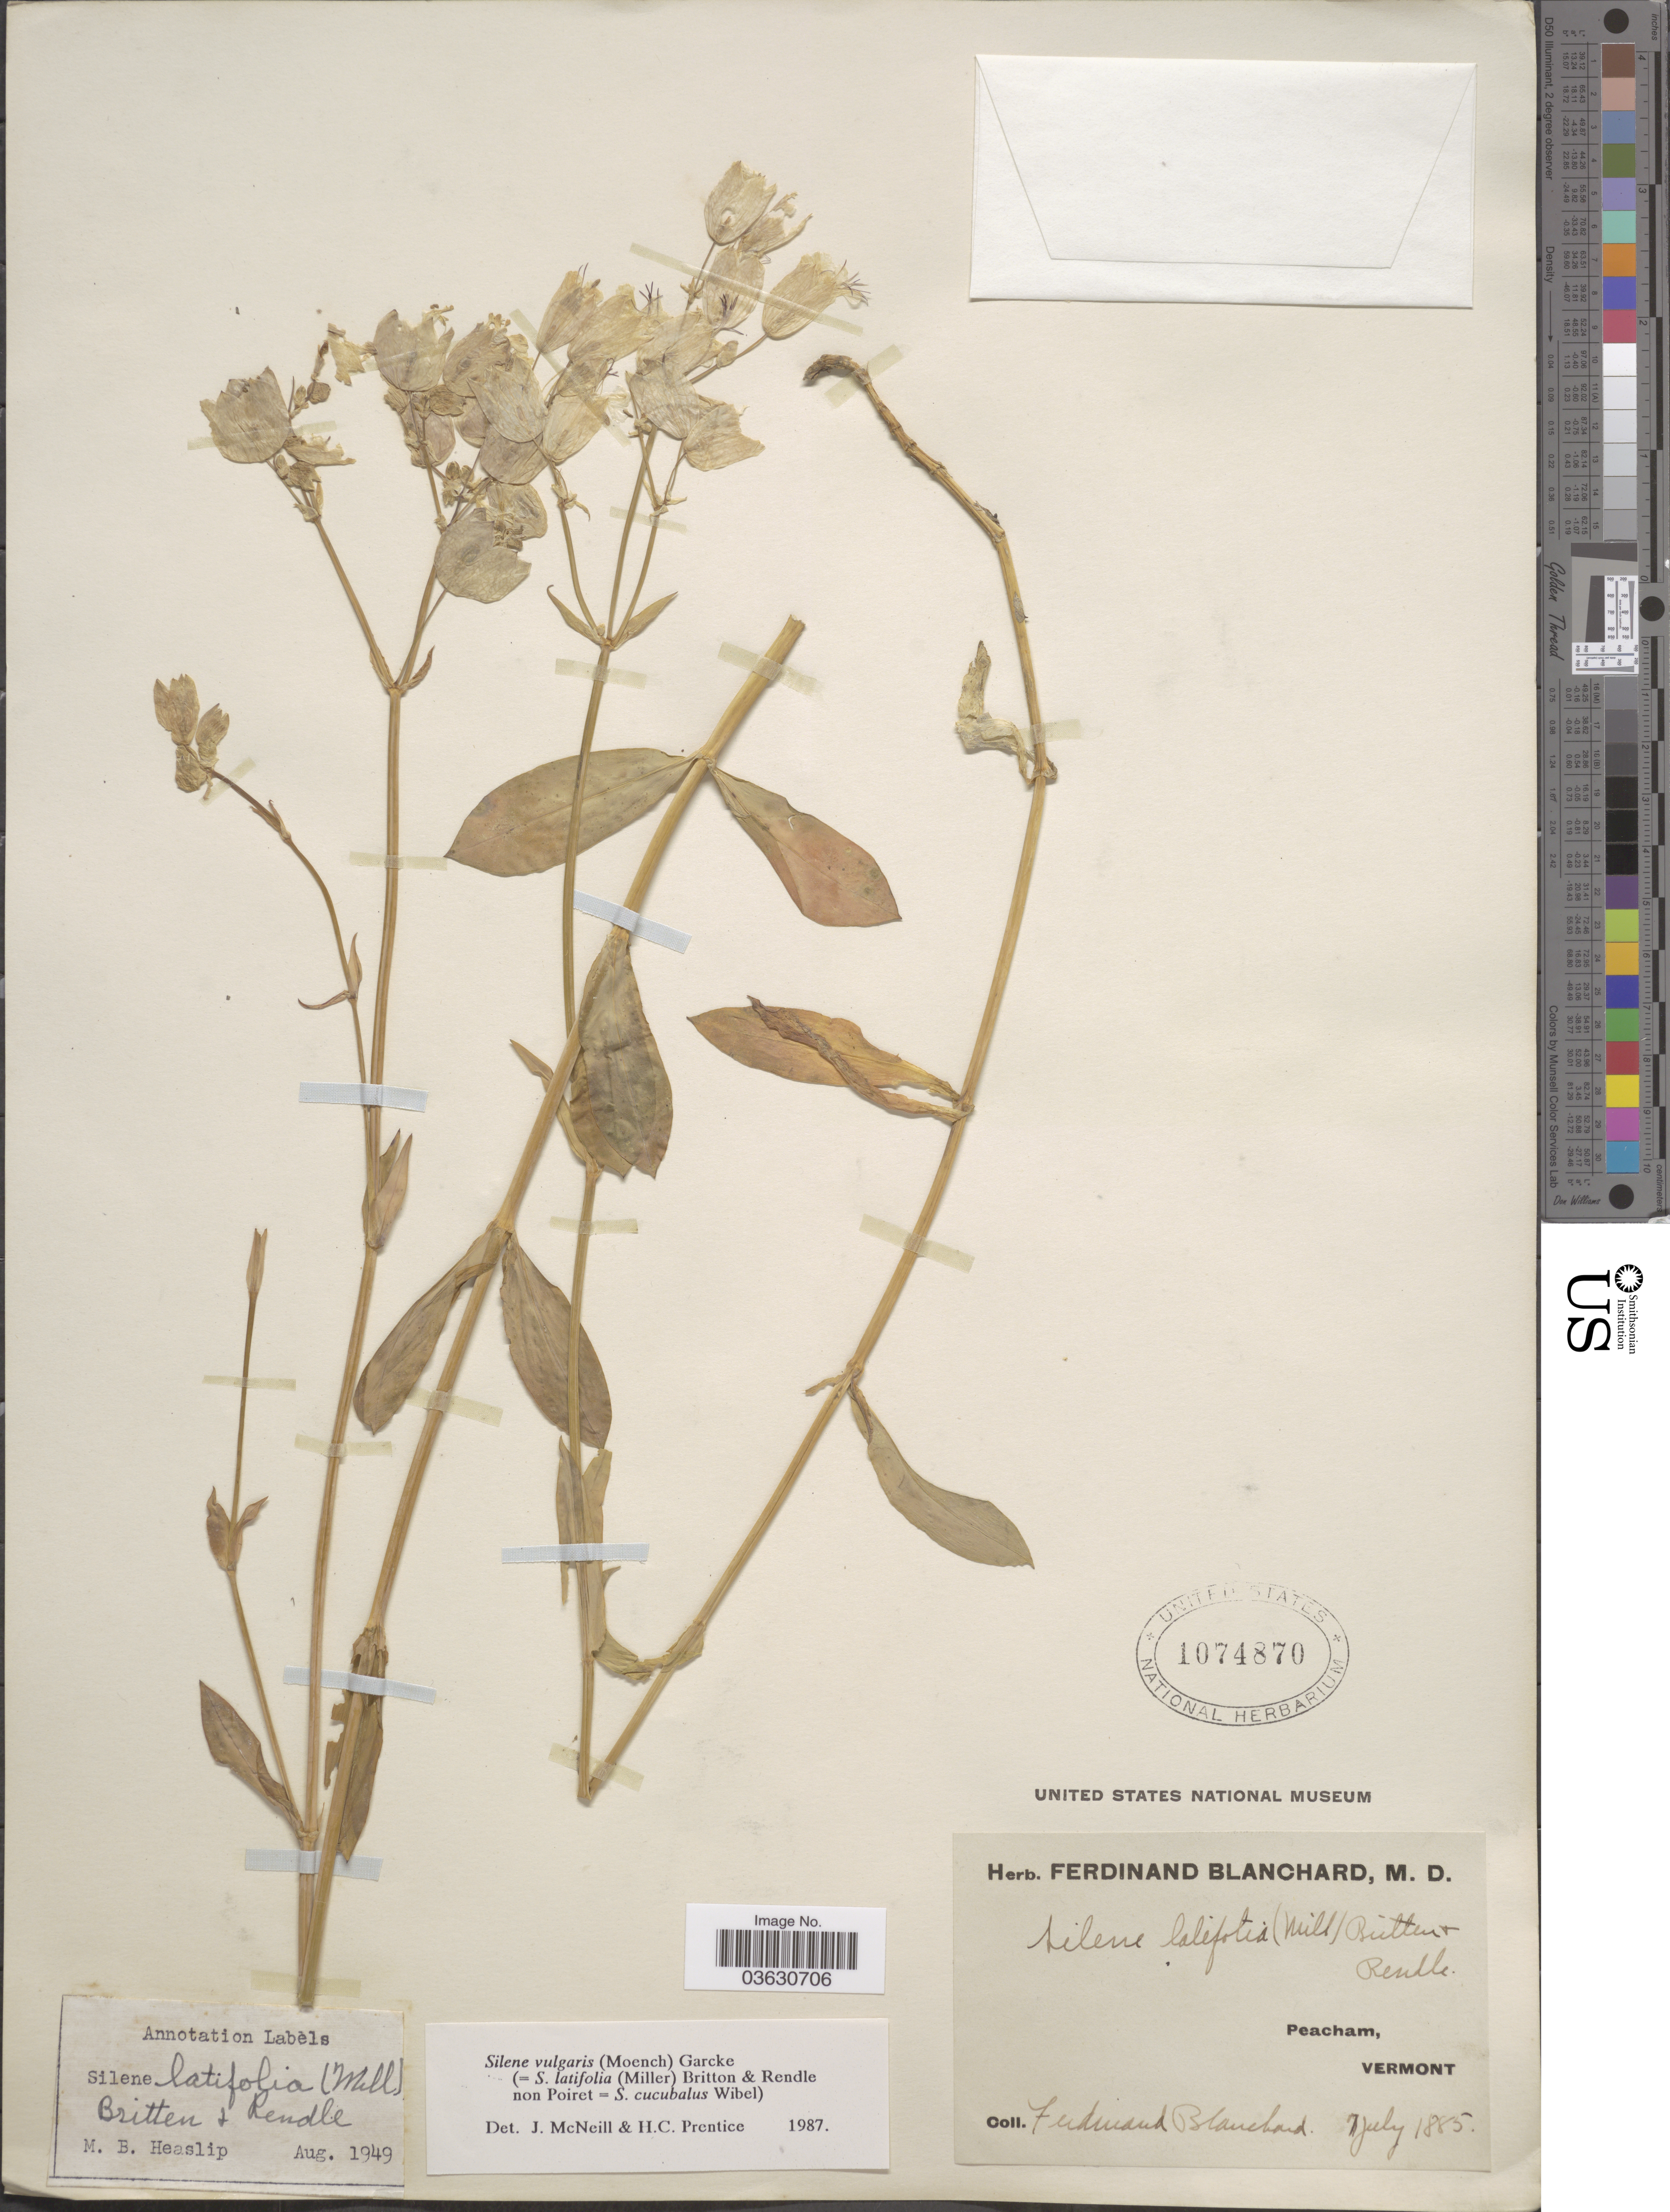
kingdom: Plantae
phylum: Tracheophyta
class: Magnoliopsida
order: Caryophyllales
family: Caryophyllaceae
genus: Silene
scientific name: Silene cucubalus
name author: L.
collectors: F. Blanchard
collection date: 1885-07-07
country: United States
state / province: Vermont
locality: Peacham.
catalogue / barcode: US 1074870